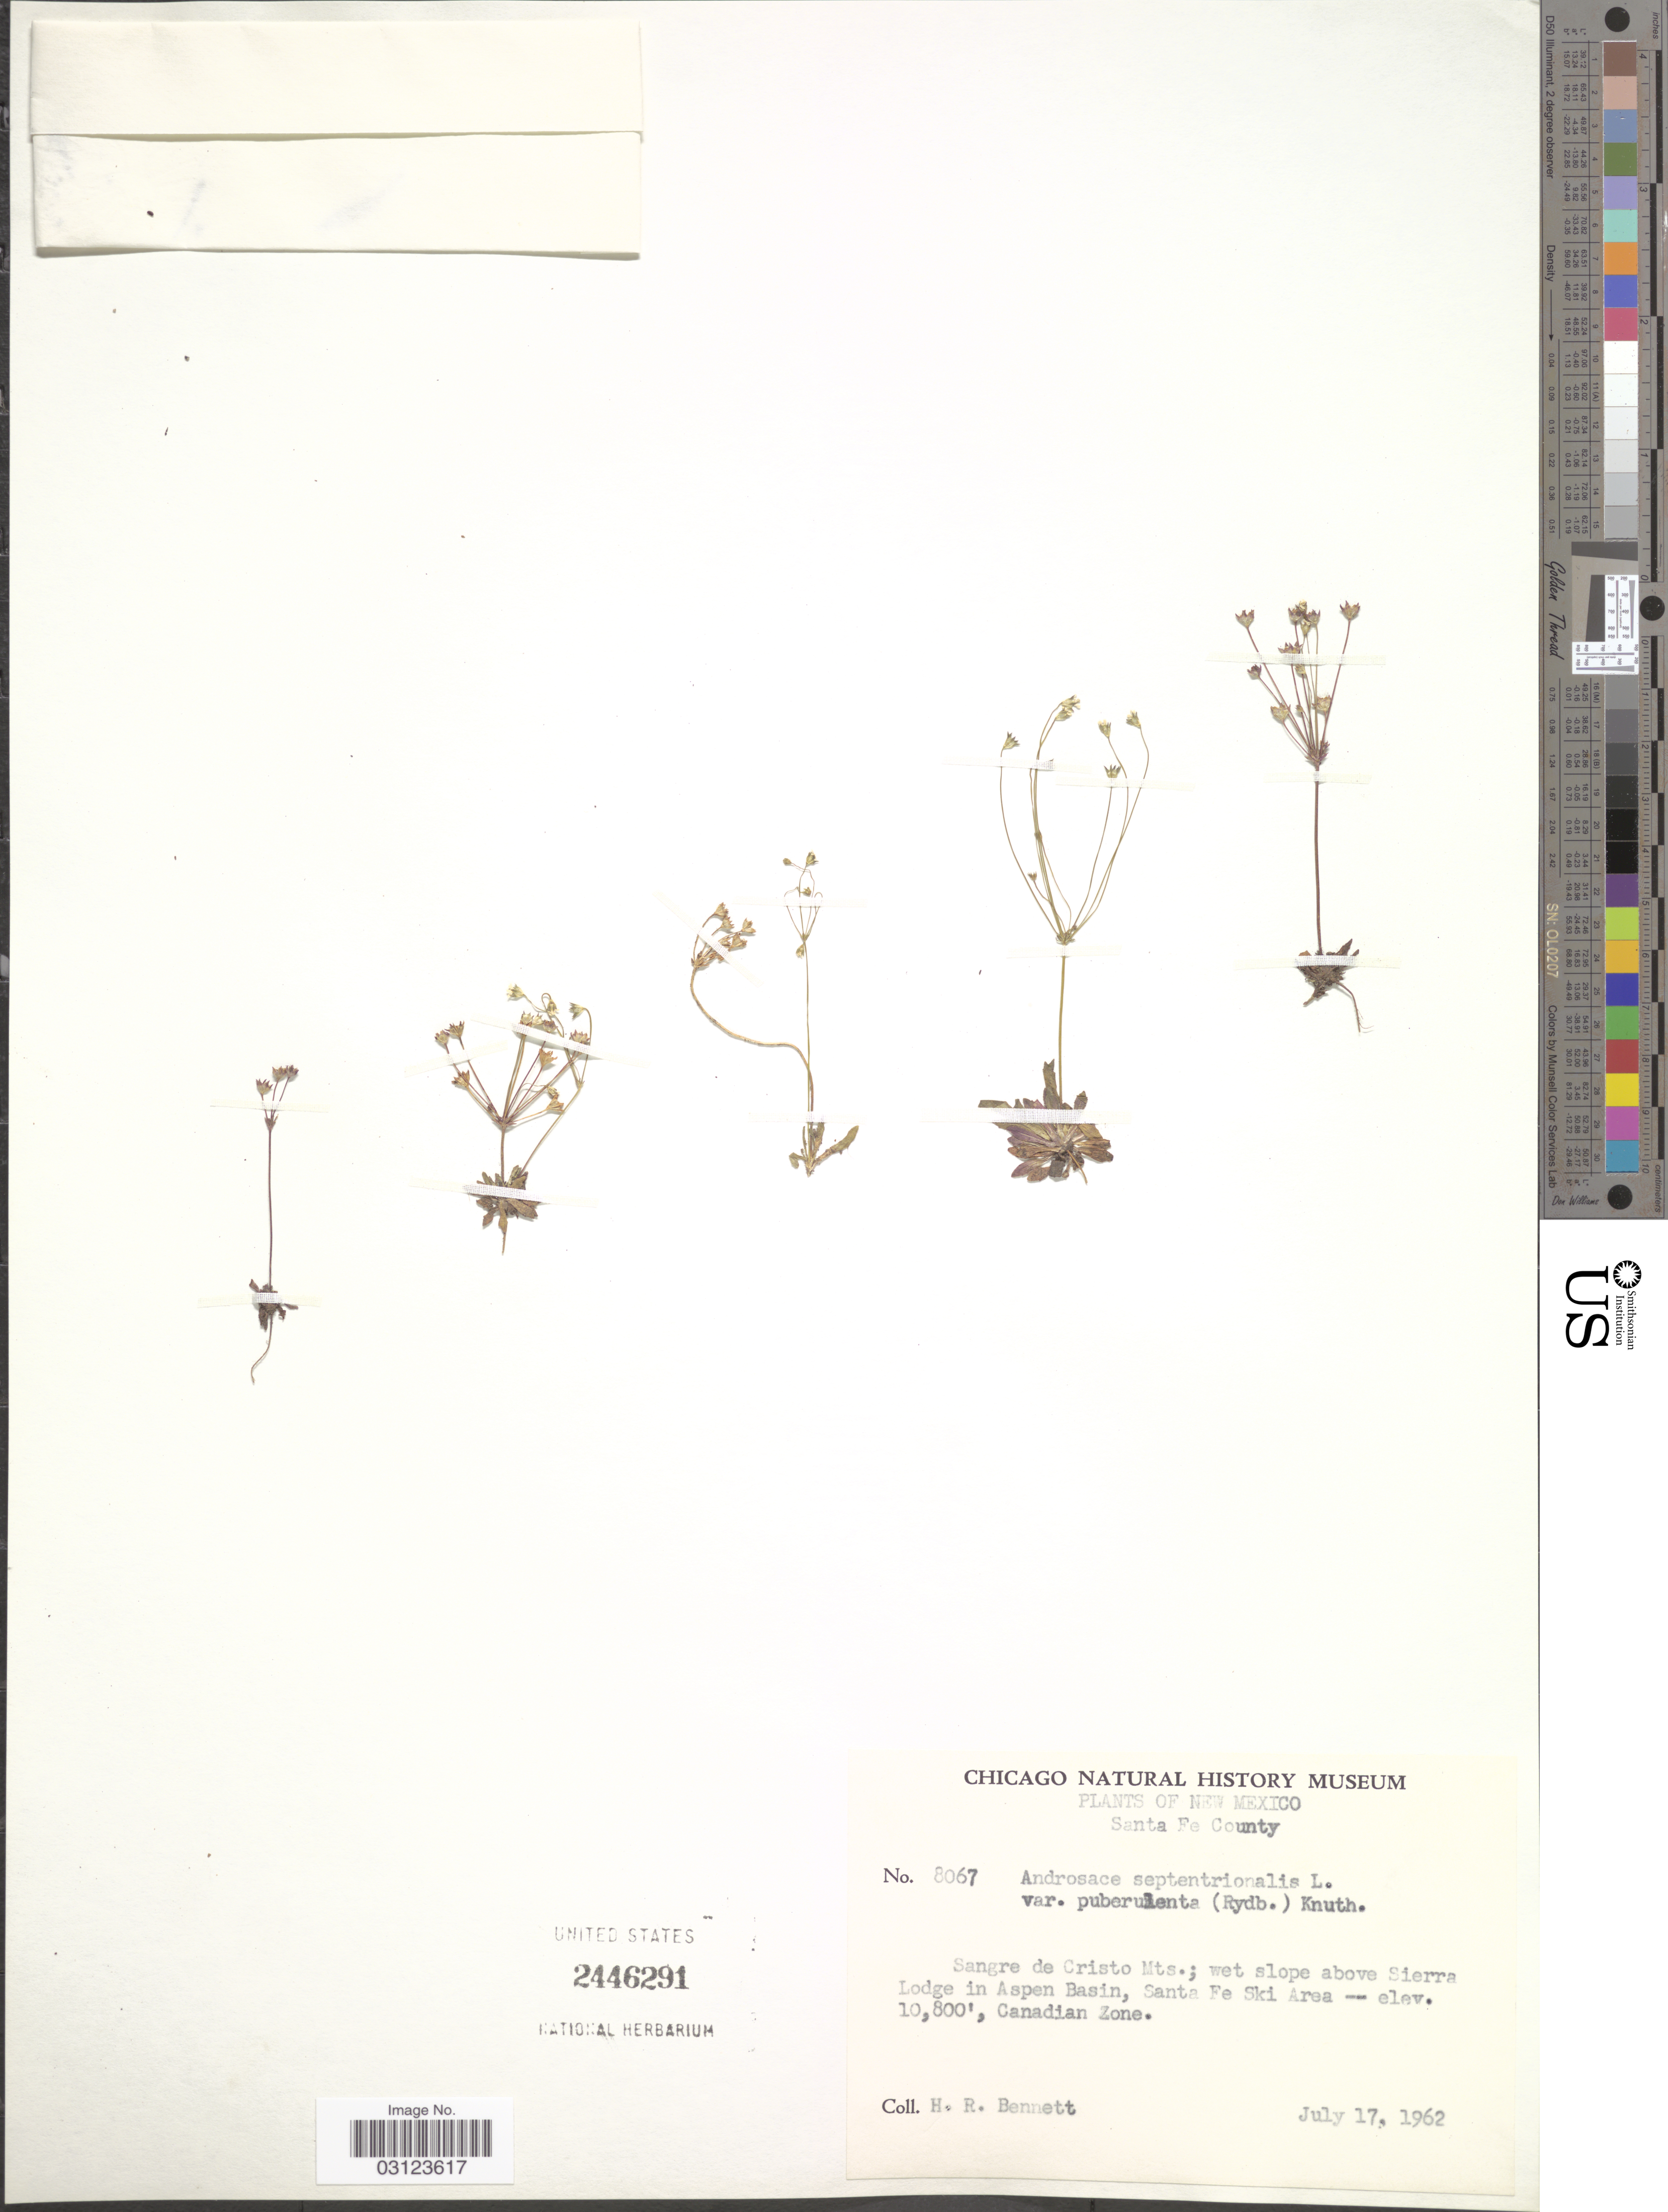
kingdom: Plantae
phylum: Tracheophyta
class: Magnoliopsida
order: Ericales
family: Primulaceae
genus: Androsace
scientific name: Androsace septentrionalis var. puberulenta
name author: (Rydb.) R. Knuth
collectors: H. R. Bennett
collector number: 8067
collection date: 1962-07-17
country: United States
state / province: New Mexico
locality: Santa Fe County. Sangre de Cristo Mts.; wet slope above Sierra Lodge in Aspen Basin, Santa Fe Ski Area, Canadian Zone.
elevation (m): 3292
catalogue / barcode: US 2446291